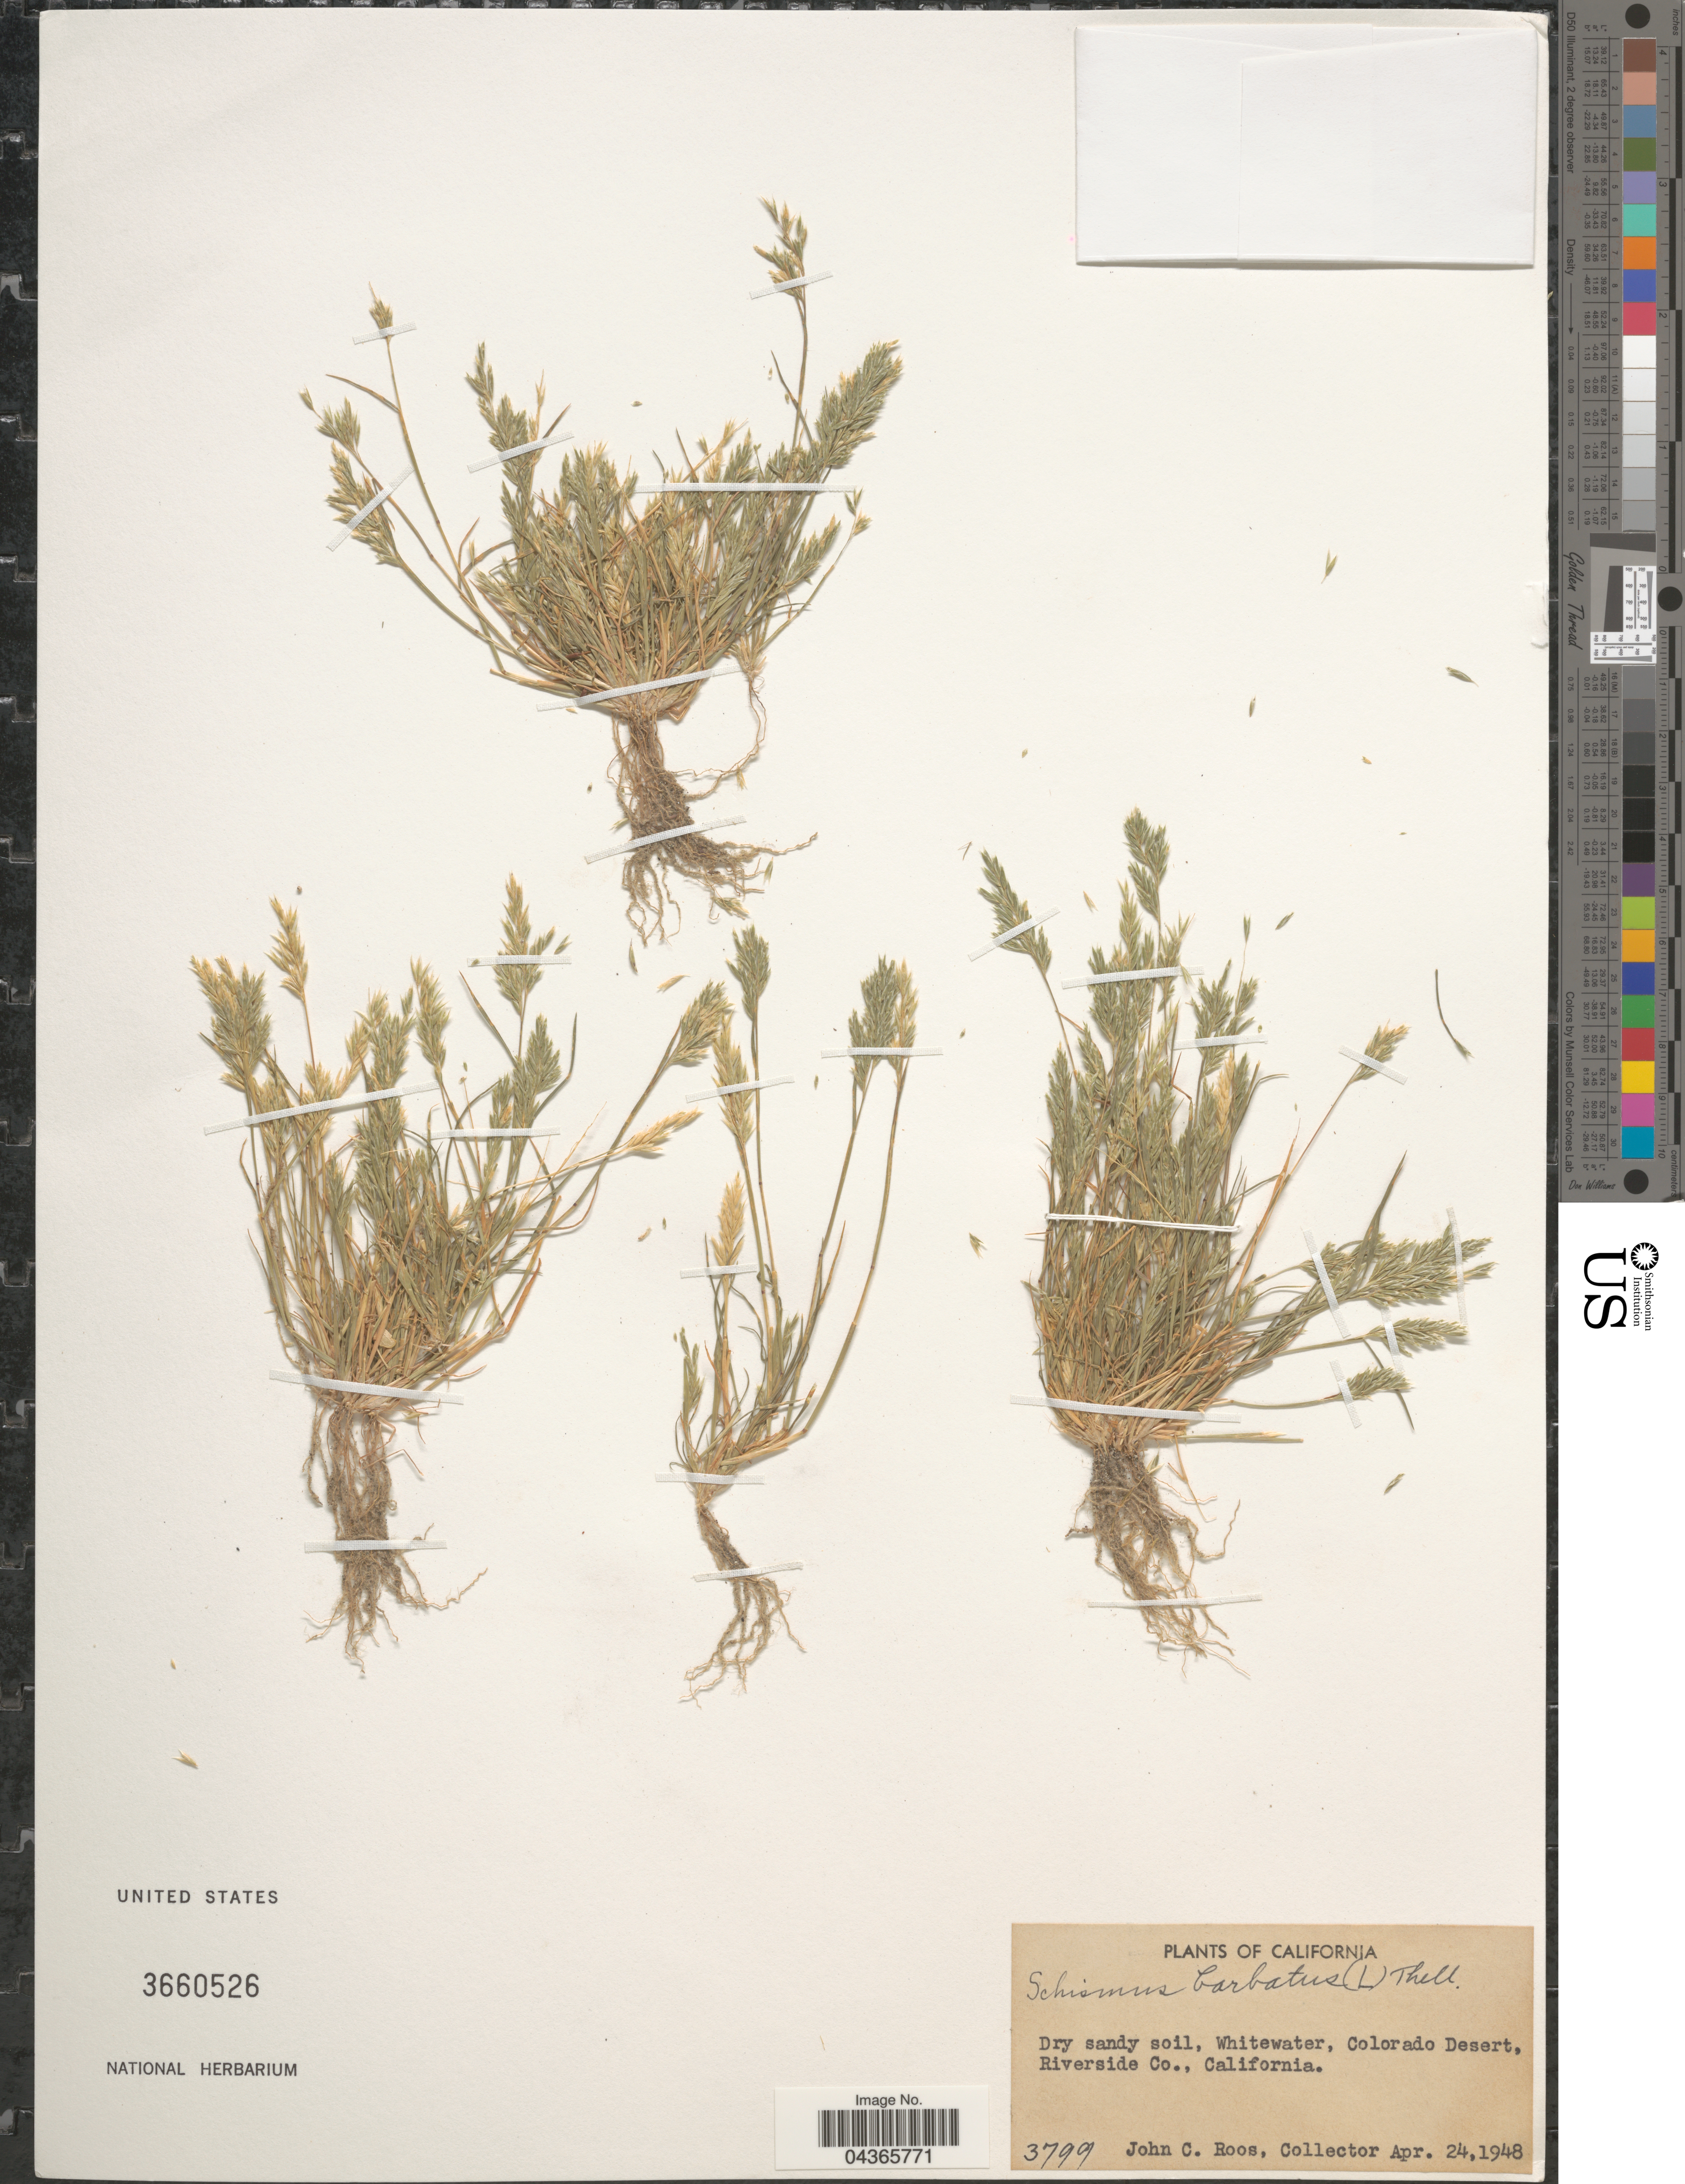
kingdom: Plantae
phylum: Tracheophyta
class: Liliopsida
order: Poales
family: Poaceae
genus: Schismus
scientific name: Schismus barbatus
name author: (L.) Thell.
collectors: J. C. Roos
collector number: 3799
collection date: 1948-04-24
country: United States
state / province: California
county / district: Riverside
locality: Dry sandy soil, Whitewater, Colorado Desert, Riverside Co.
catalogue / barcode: US 3660526